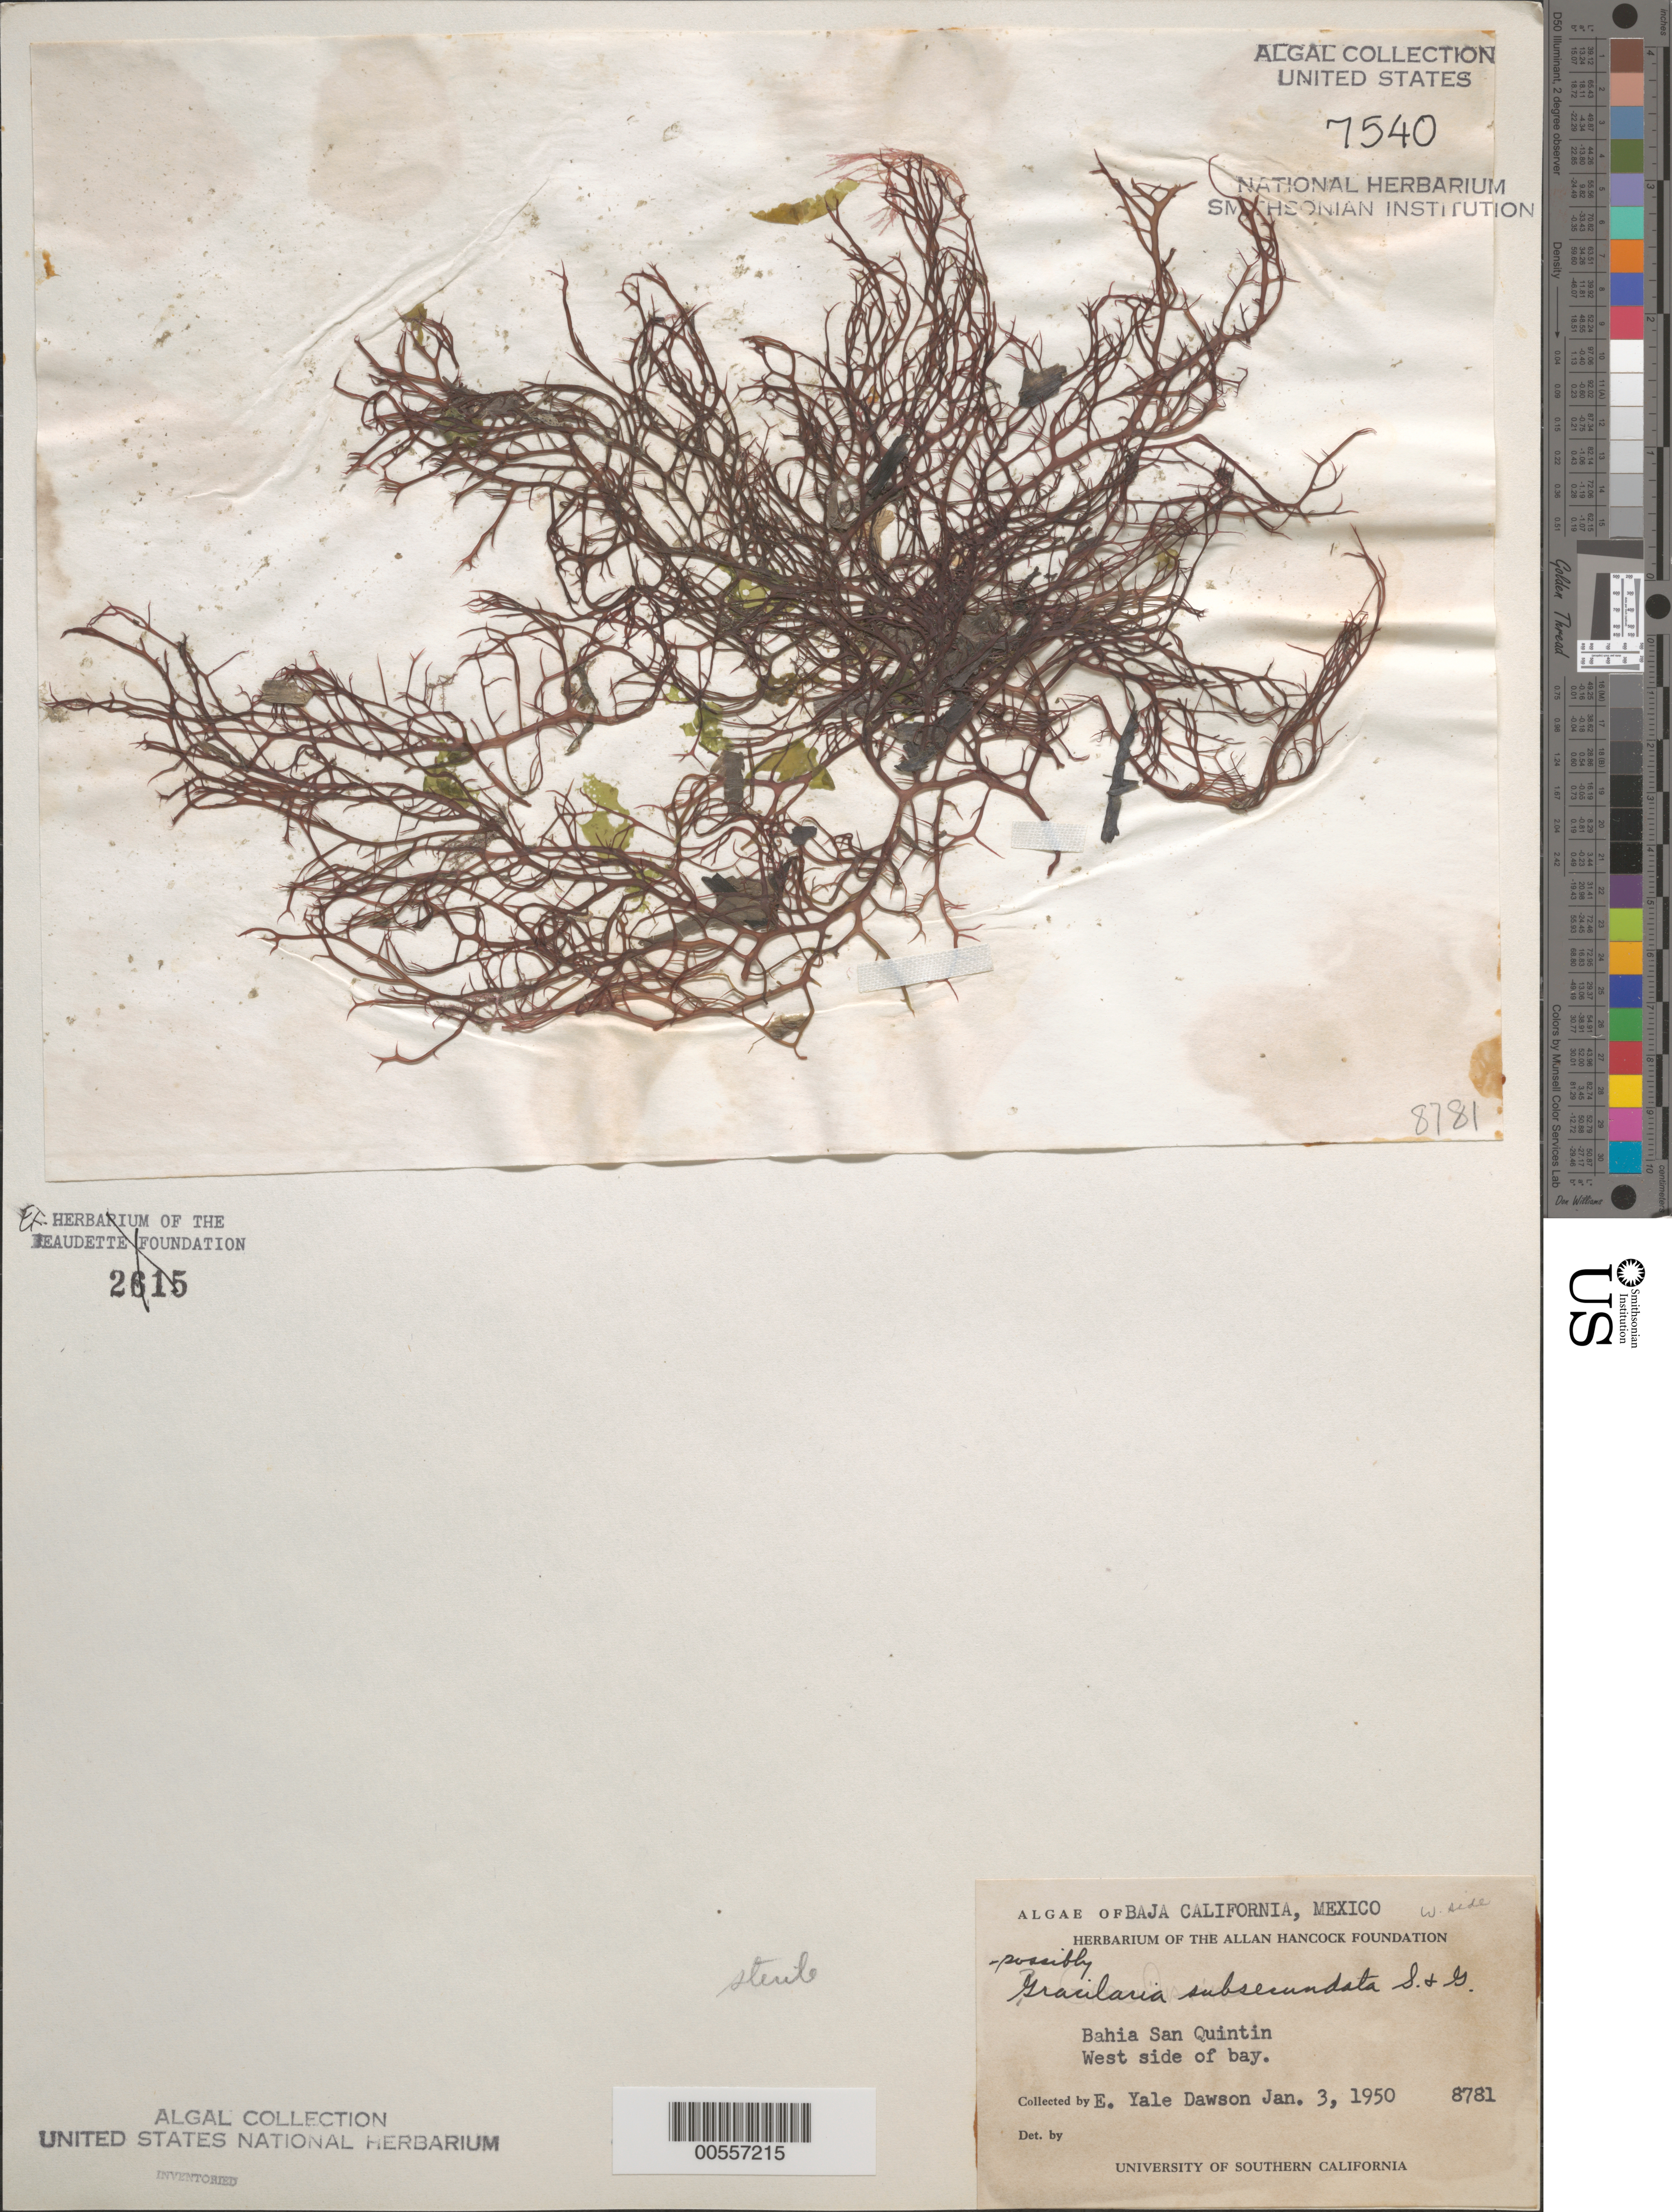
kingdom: Plantae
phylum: Rhodophyta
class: Florideophyceae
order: Gracilariales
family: Gracilariaceae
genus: Gracilaria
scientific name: Gracilaria subsecundata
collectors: E. Y. Dawson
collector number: EYD 8781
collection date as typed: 03 Jan 1950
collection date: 1950-01-03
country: Mexico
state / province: Baja California Norte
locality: Bahia San Quintin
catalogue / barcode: US 7540